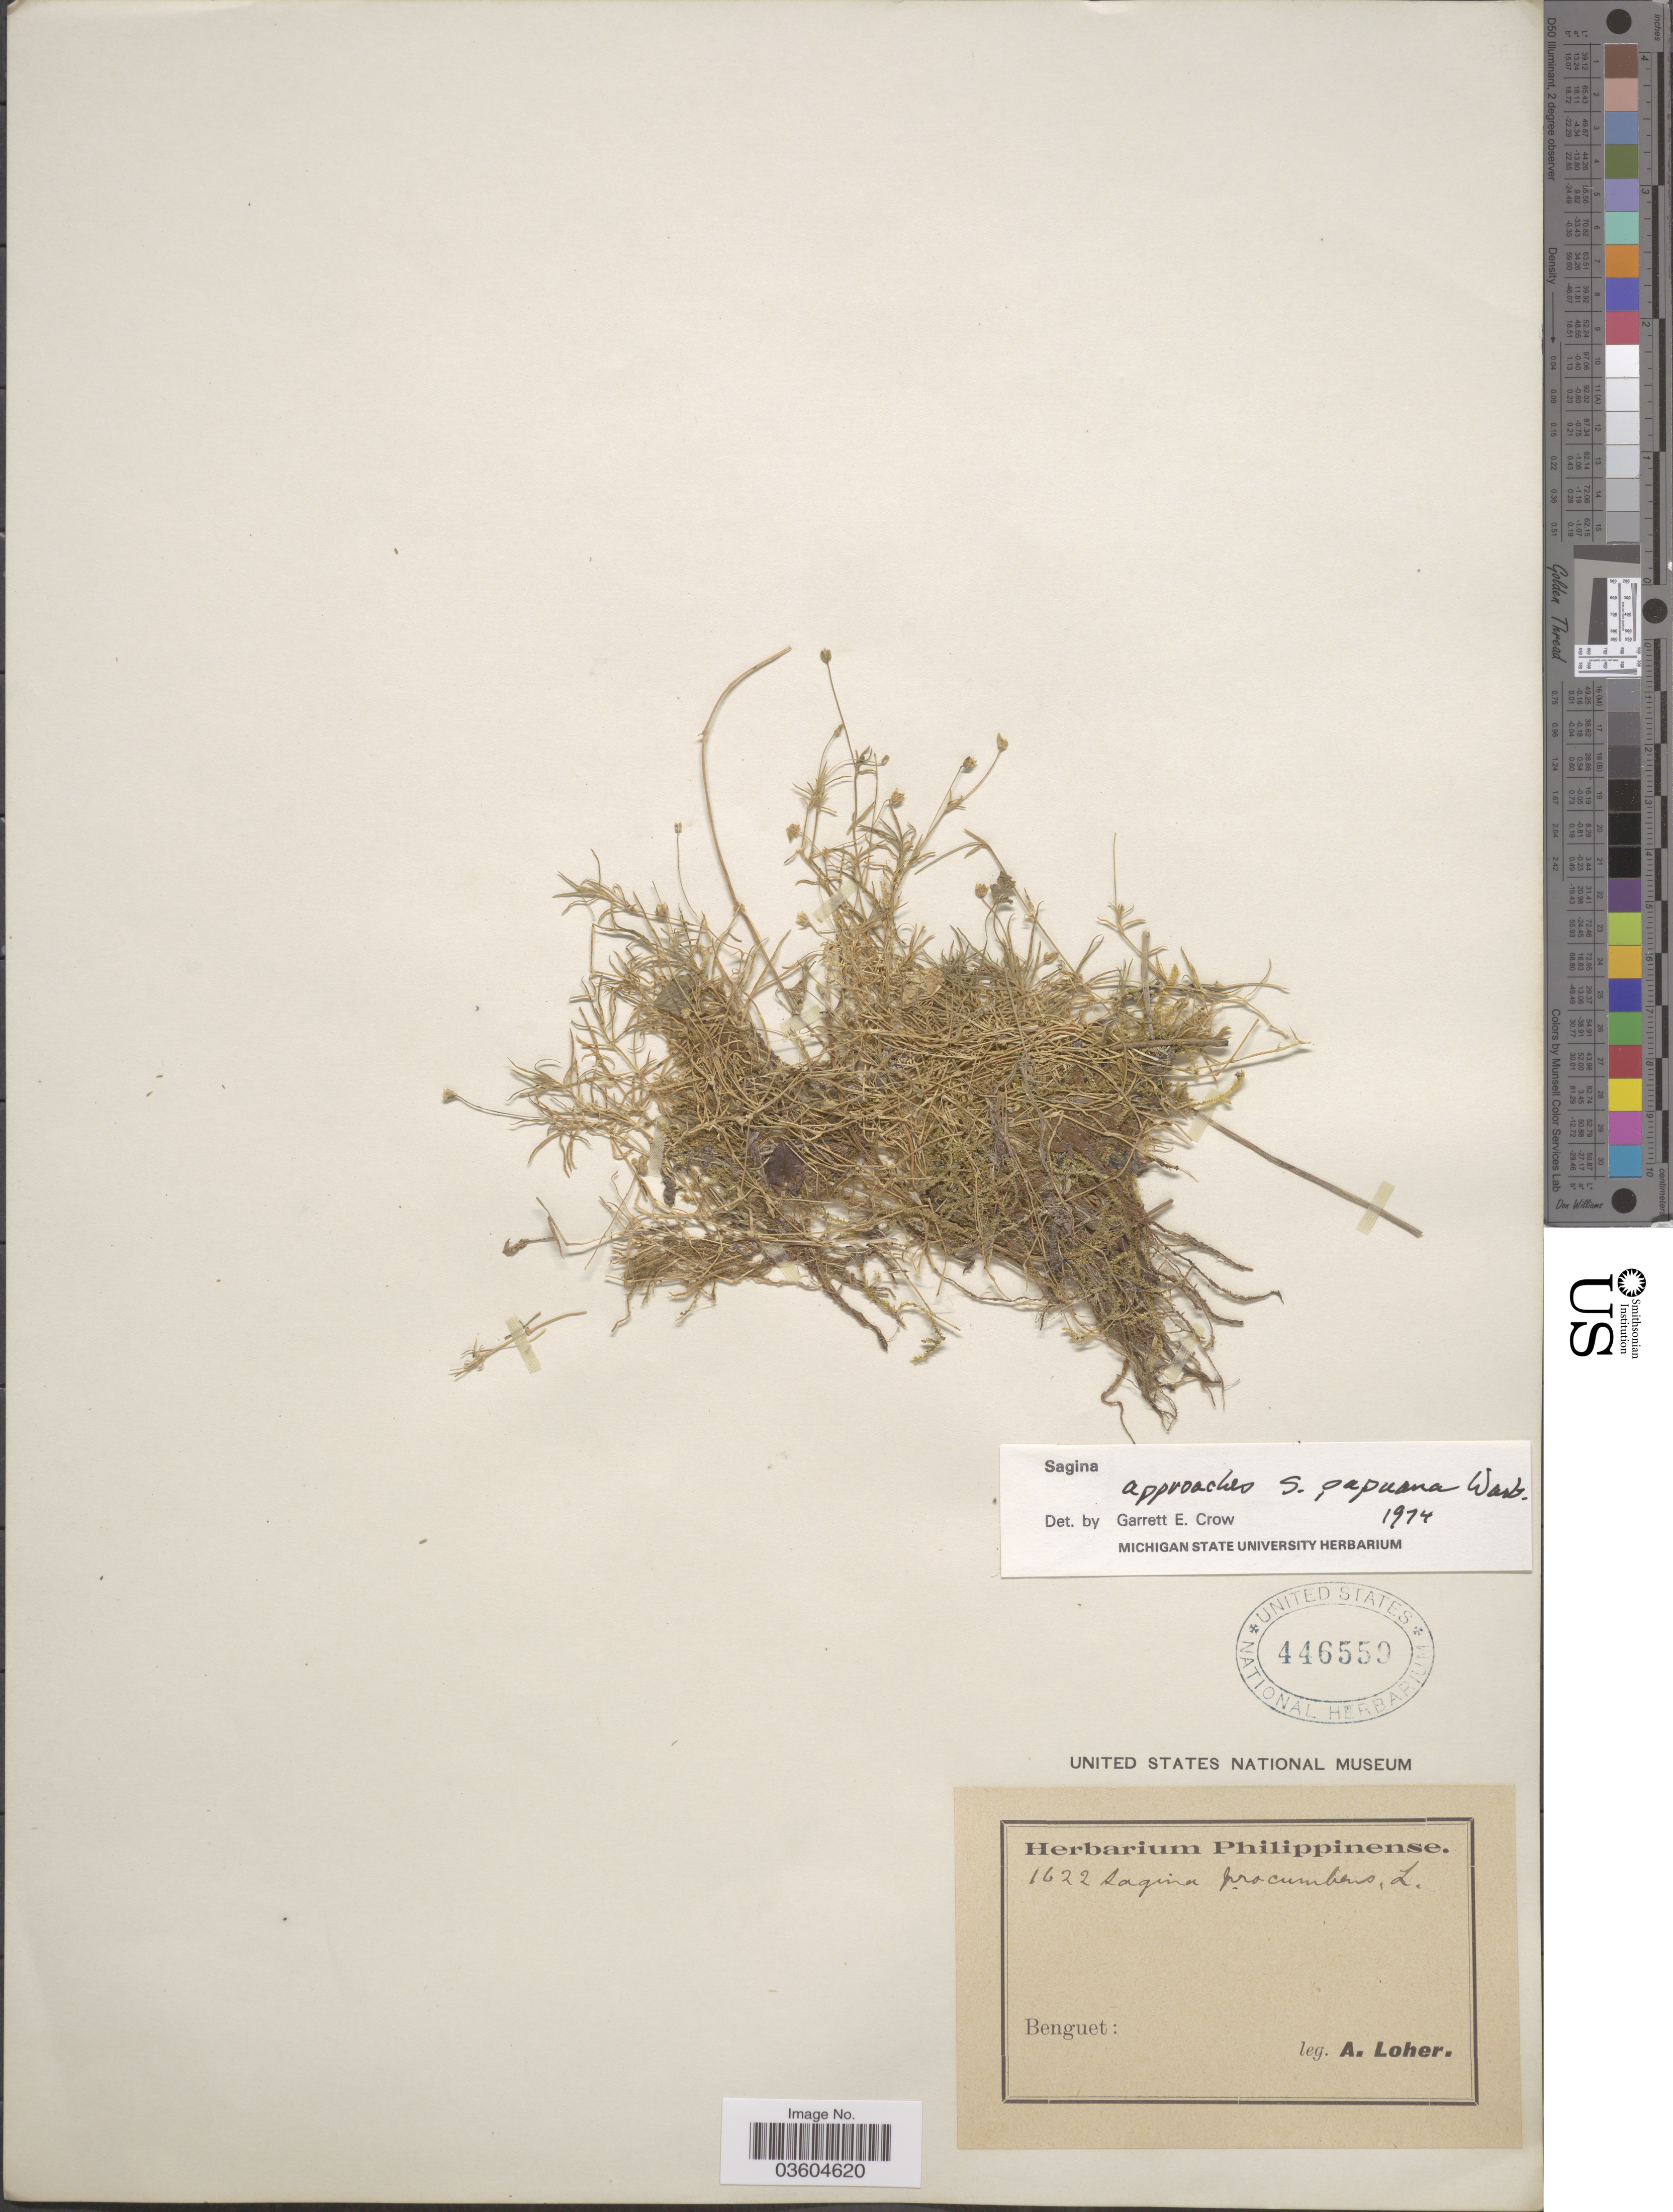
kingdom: Plantae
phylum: Tracheophyta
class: Magnoliopsida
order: Caryophyllales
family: Caryophyllaceae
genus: Sagina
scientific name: Sagina papuana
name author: Warb.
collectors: A. Loher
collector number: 1622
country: Philippines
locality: Benguet.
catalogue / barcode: US 446559